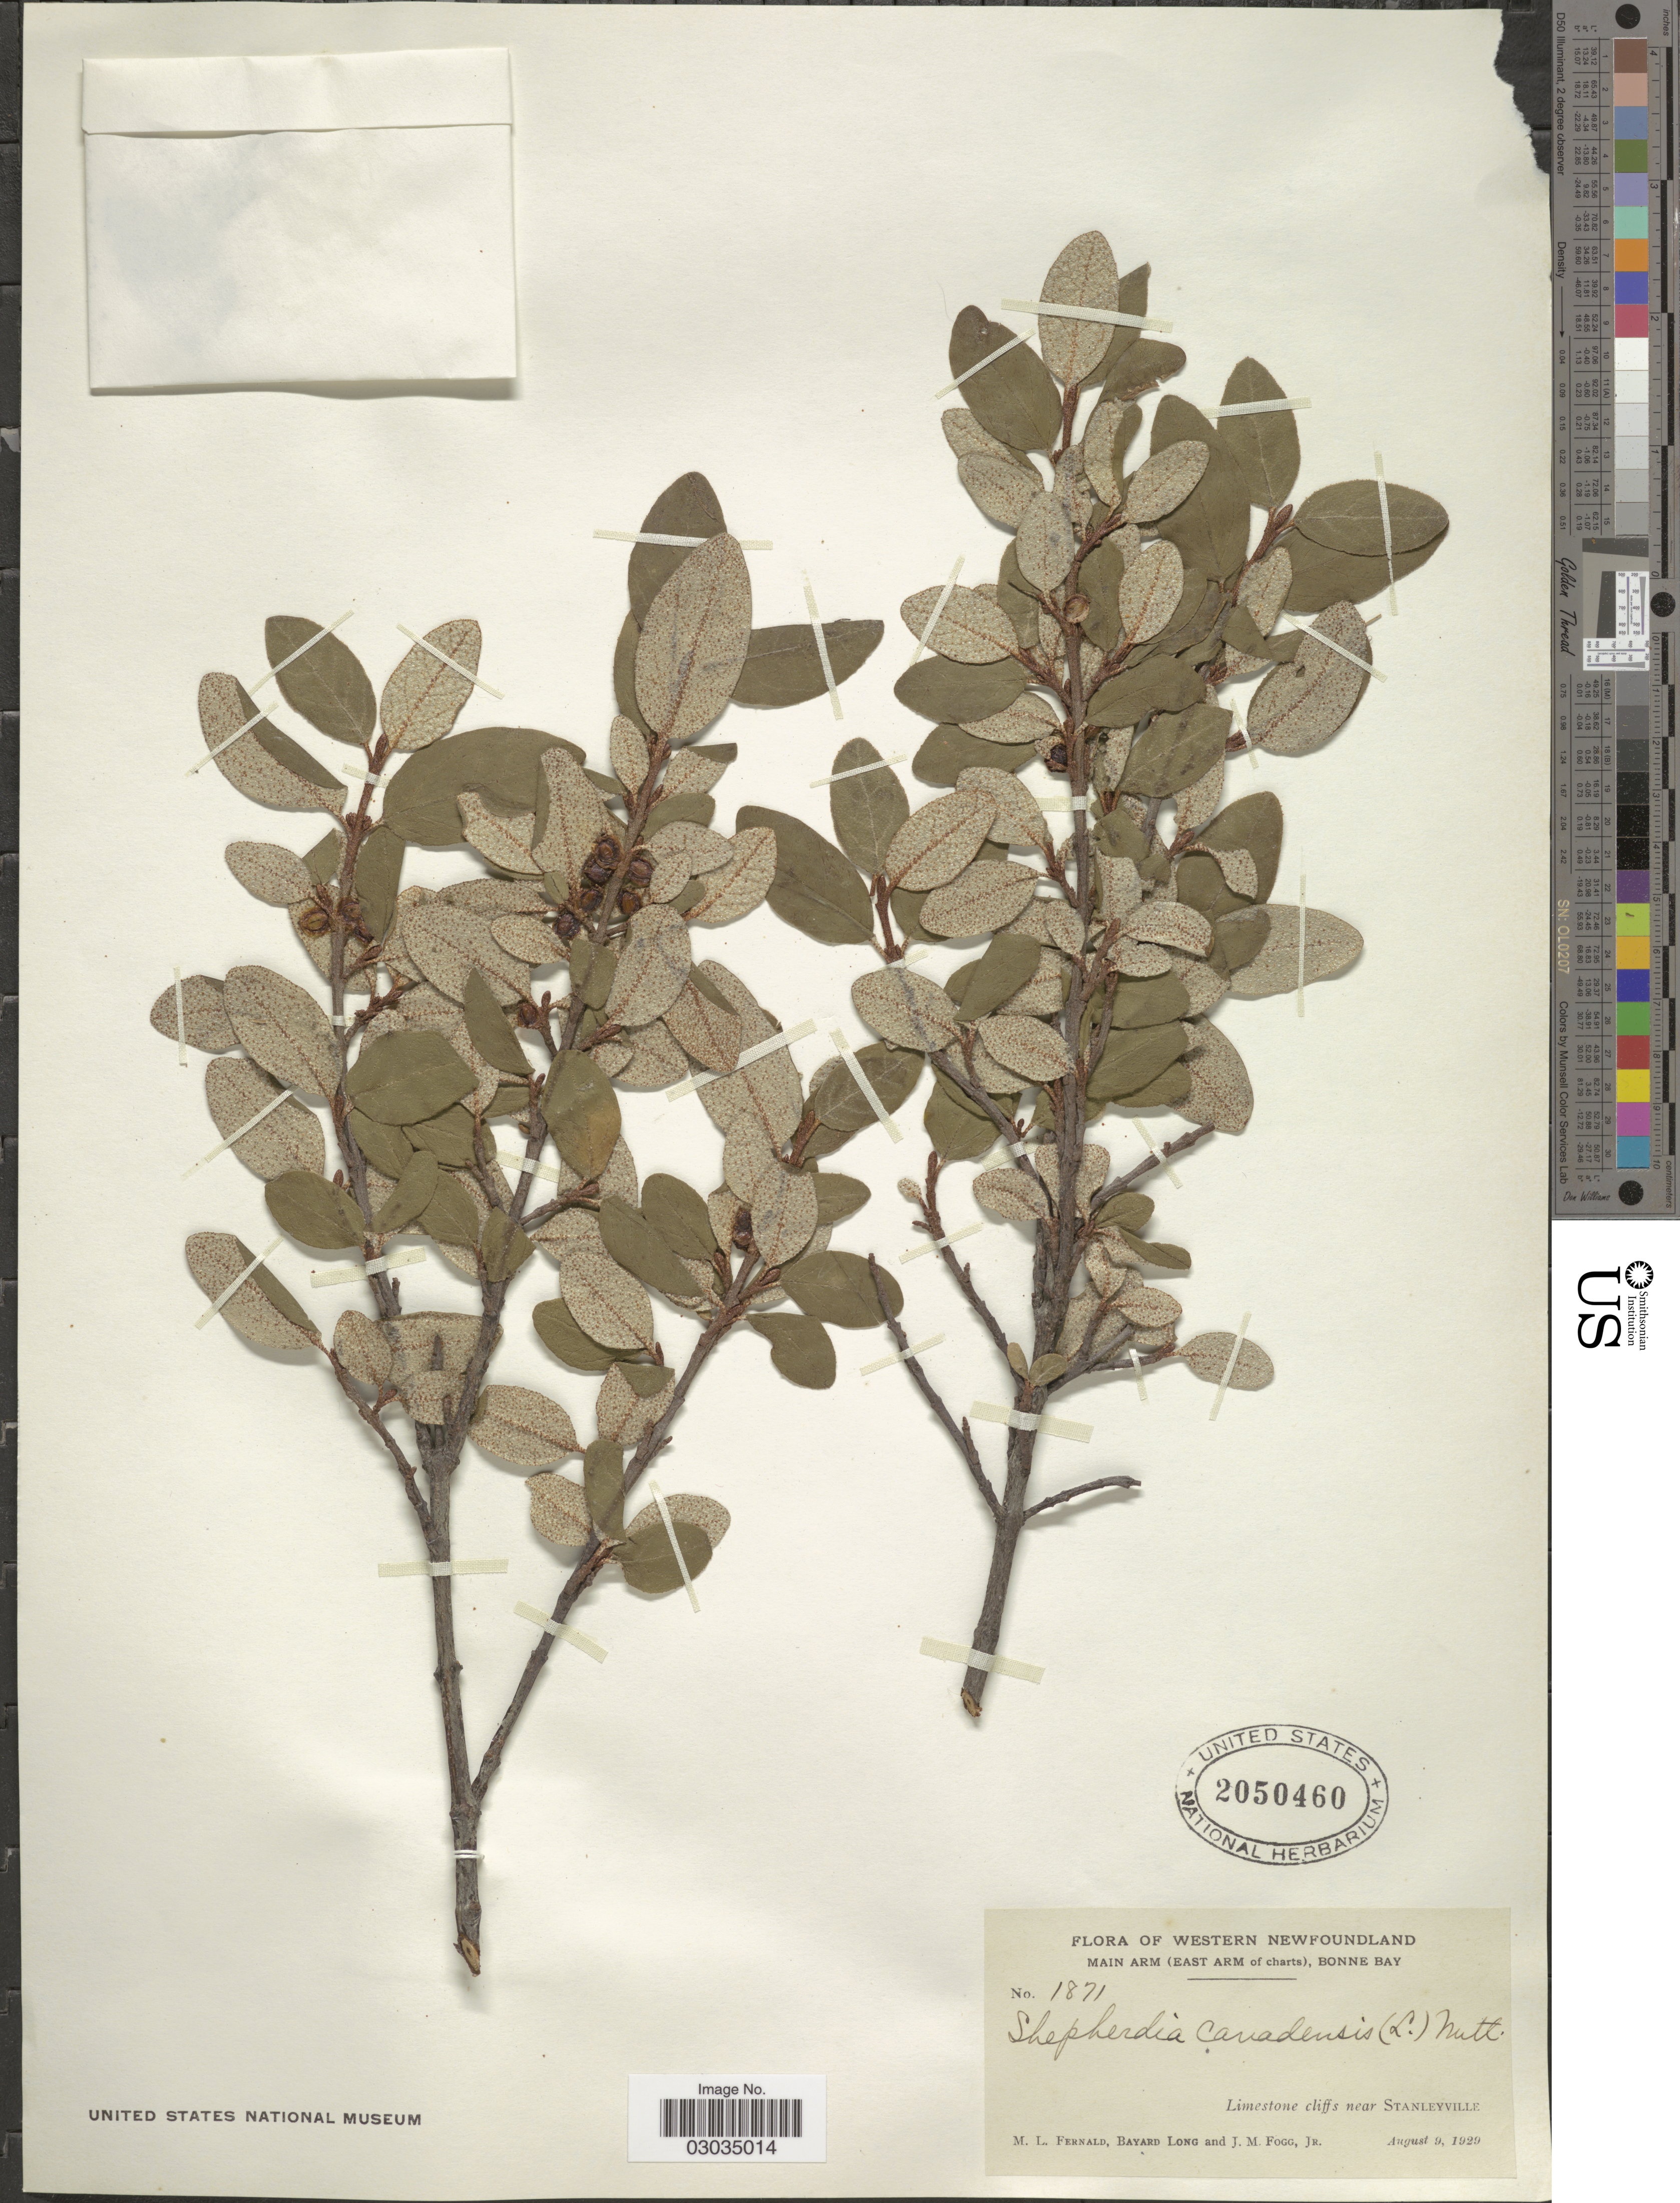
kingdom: Plantae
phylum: Tracheophyta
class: Magnoliopsida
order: Rosales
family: Elaeagnaceae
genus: Shepherdia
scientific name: Shepherdia canadensis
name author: (L.) Nutt.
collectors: M. L. Fernald, B. Long & J. Fogg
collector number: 1871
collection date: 1929-08-09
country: Canada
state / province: Newfoundland and Labrador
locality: Western Newfoundland, Main Arm (East Arm of charts), Bonne Bay, Limestone cliffs near Stanleyville.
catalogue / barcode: US 2050460